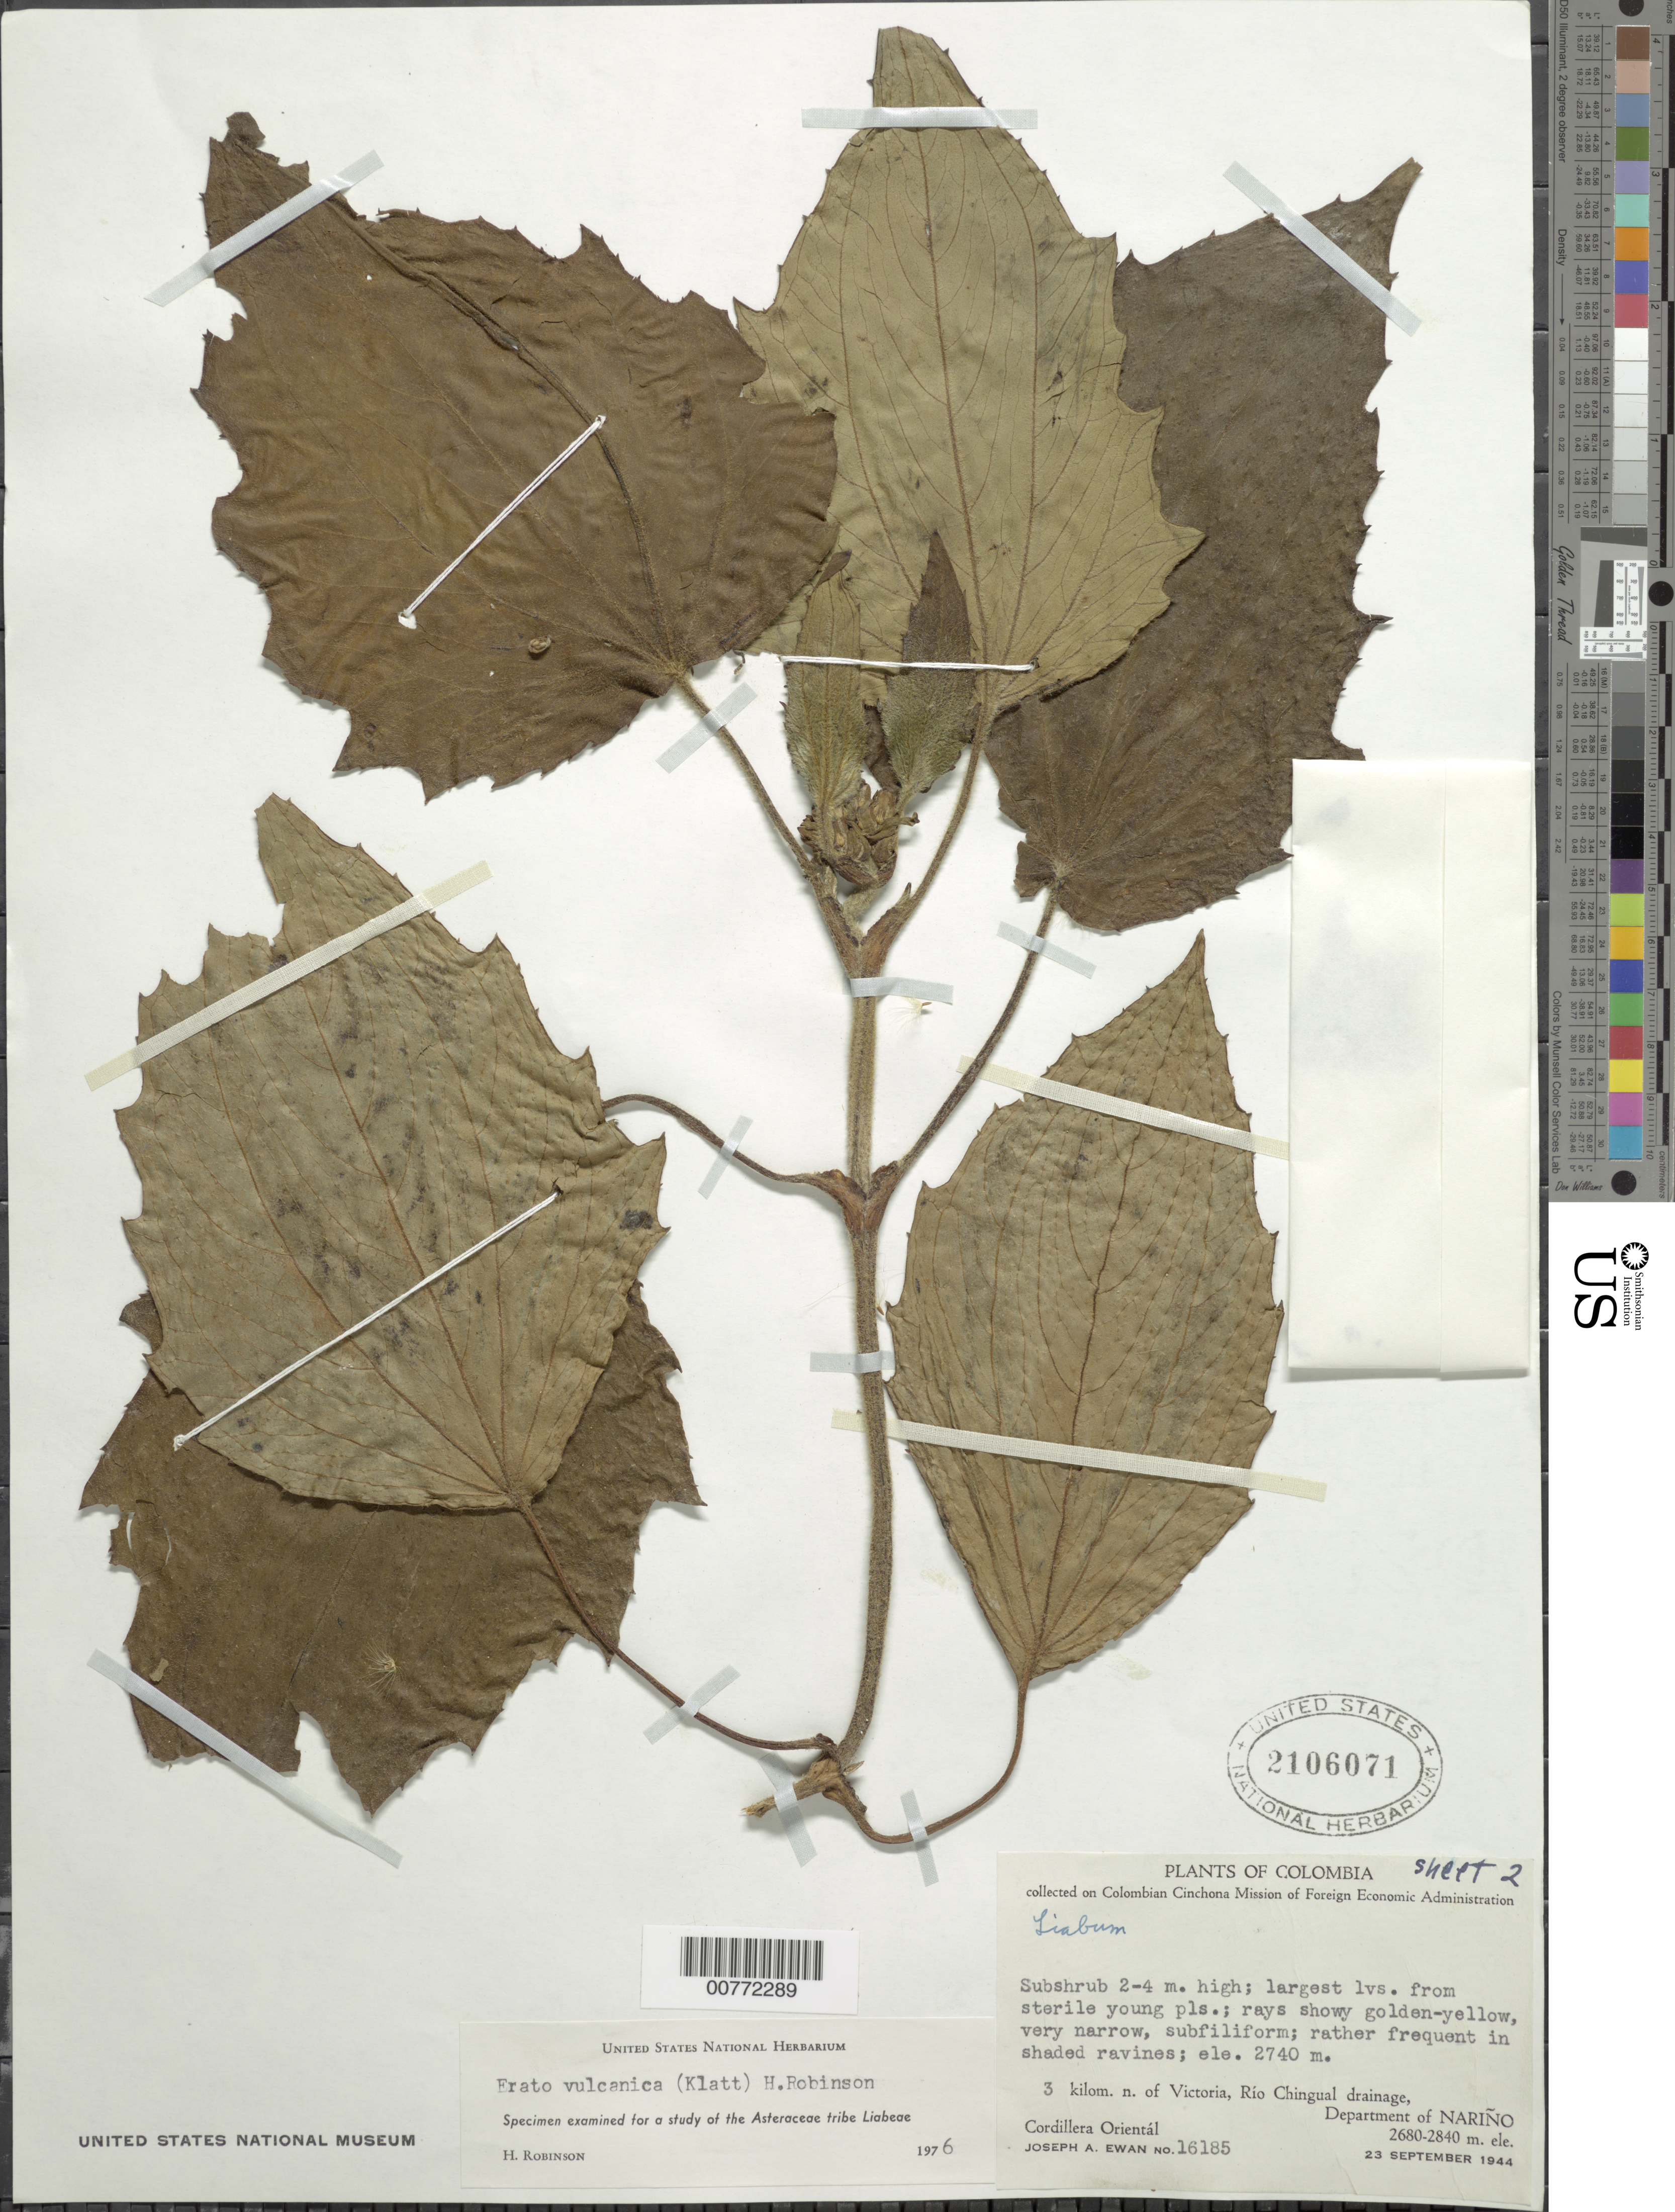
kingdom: Plantae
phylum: Tracheophyta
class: Magnoliopsida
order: Asterales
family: Asteraceae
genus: Erato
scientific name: Erato vulcanica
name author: (Klatt) H. Rob.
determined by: Robinson, Harold E., (US)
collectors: J. A. Ewan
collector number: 16185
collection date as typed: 23 September 1944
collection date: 1944-09-23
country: Colombia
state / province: Nariño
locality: Rio Chingual drainage, 3 km N of Victoria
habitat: Shaded ravines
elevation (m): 2740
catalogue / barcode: US 2106071